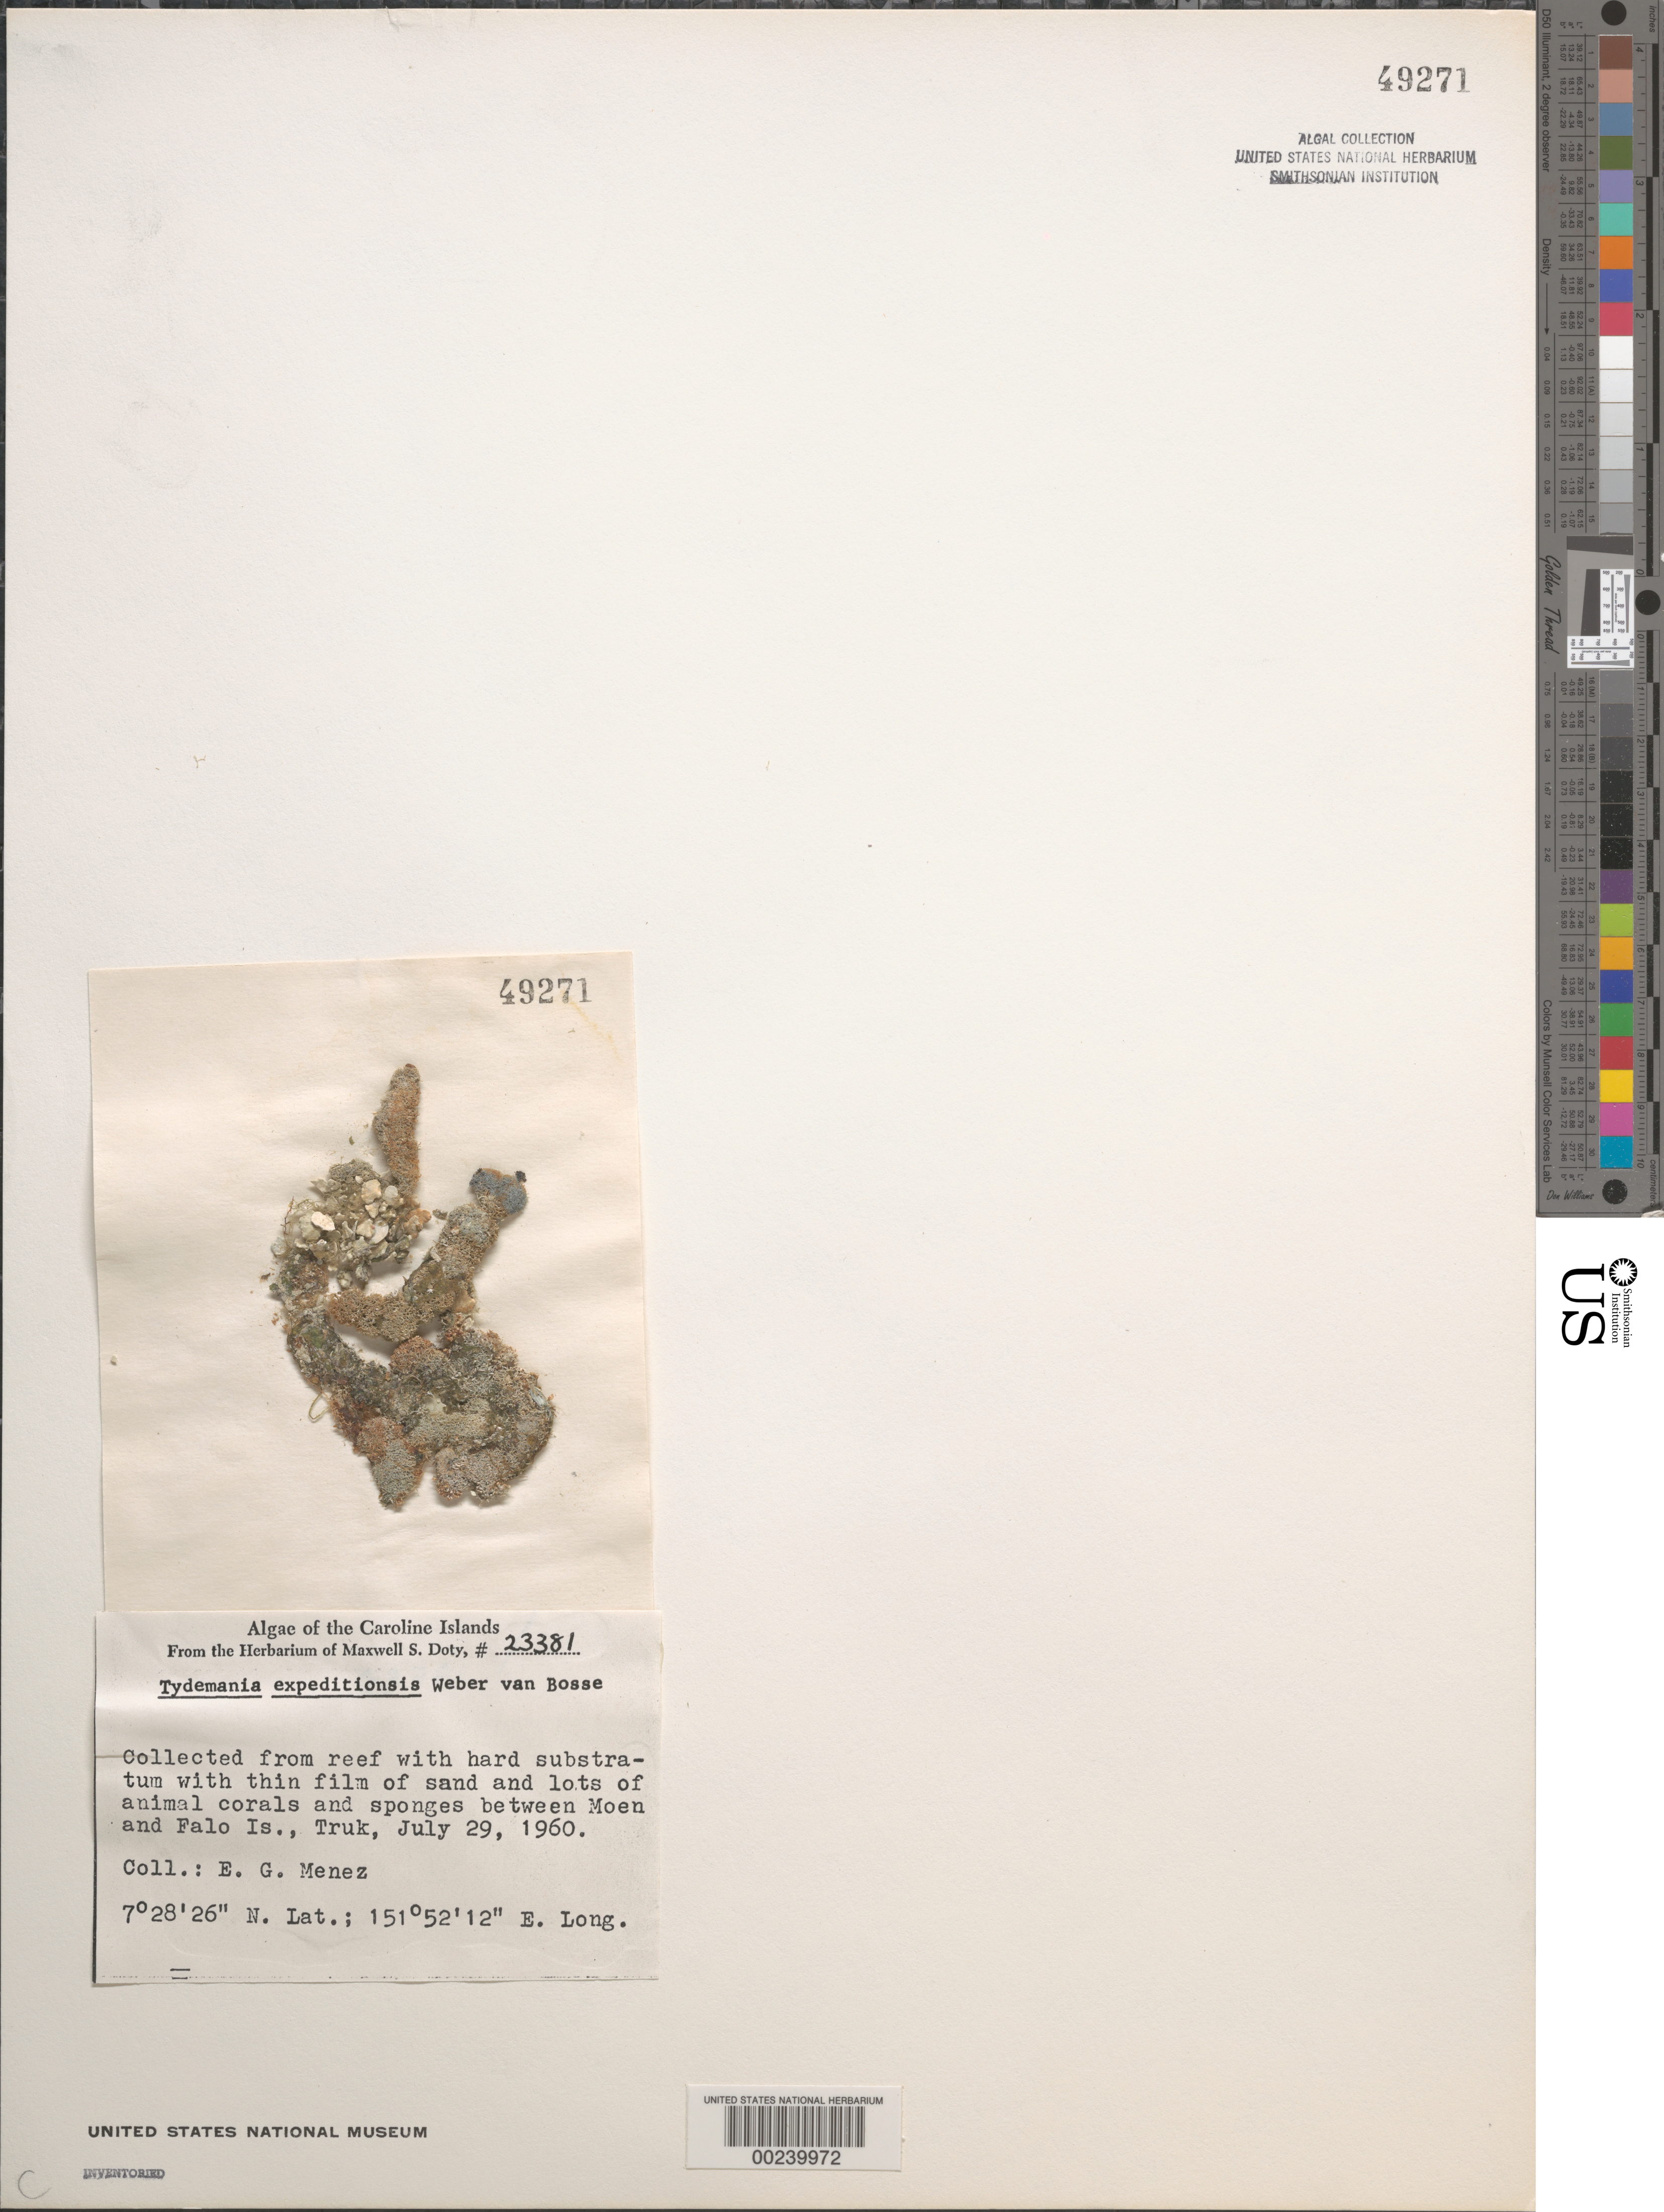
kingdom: Plantae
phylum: Chlorophyta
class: Ulvophyceae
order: Bryopsidales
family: Udoteaceae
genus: Tydemania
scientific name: Tydemania expeditionis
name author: Weber Bosse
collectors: Meñez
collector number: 23381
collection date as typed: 29 Jul 1960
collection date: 1960-07-29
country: Micronesia, Federated States of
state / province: Truk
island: Truk (Chuuk) Is.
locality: Between Moen Islet and Falo Islet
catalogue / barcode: US 49271